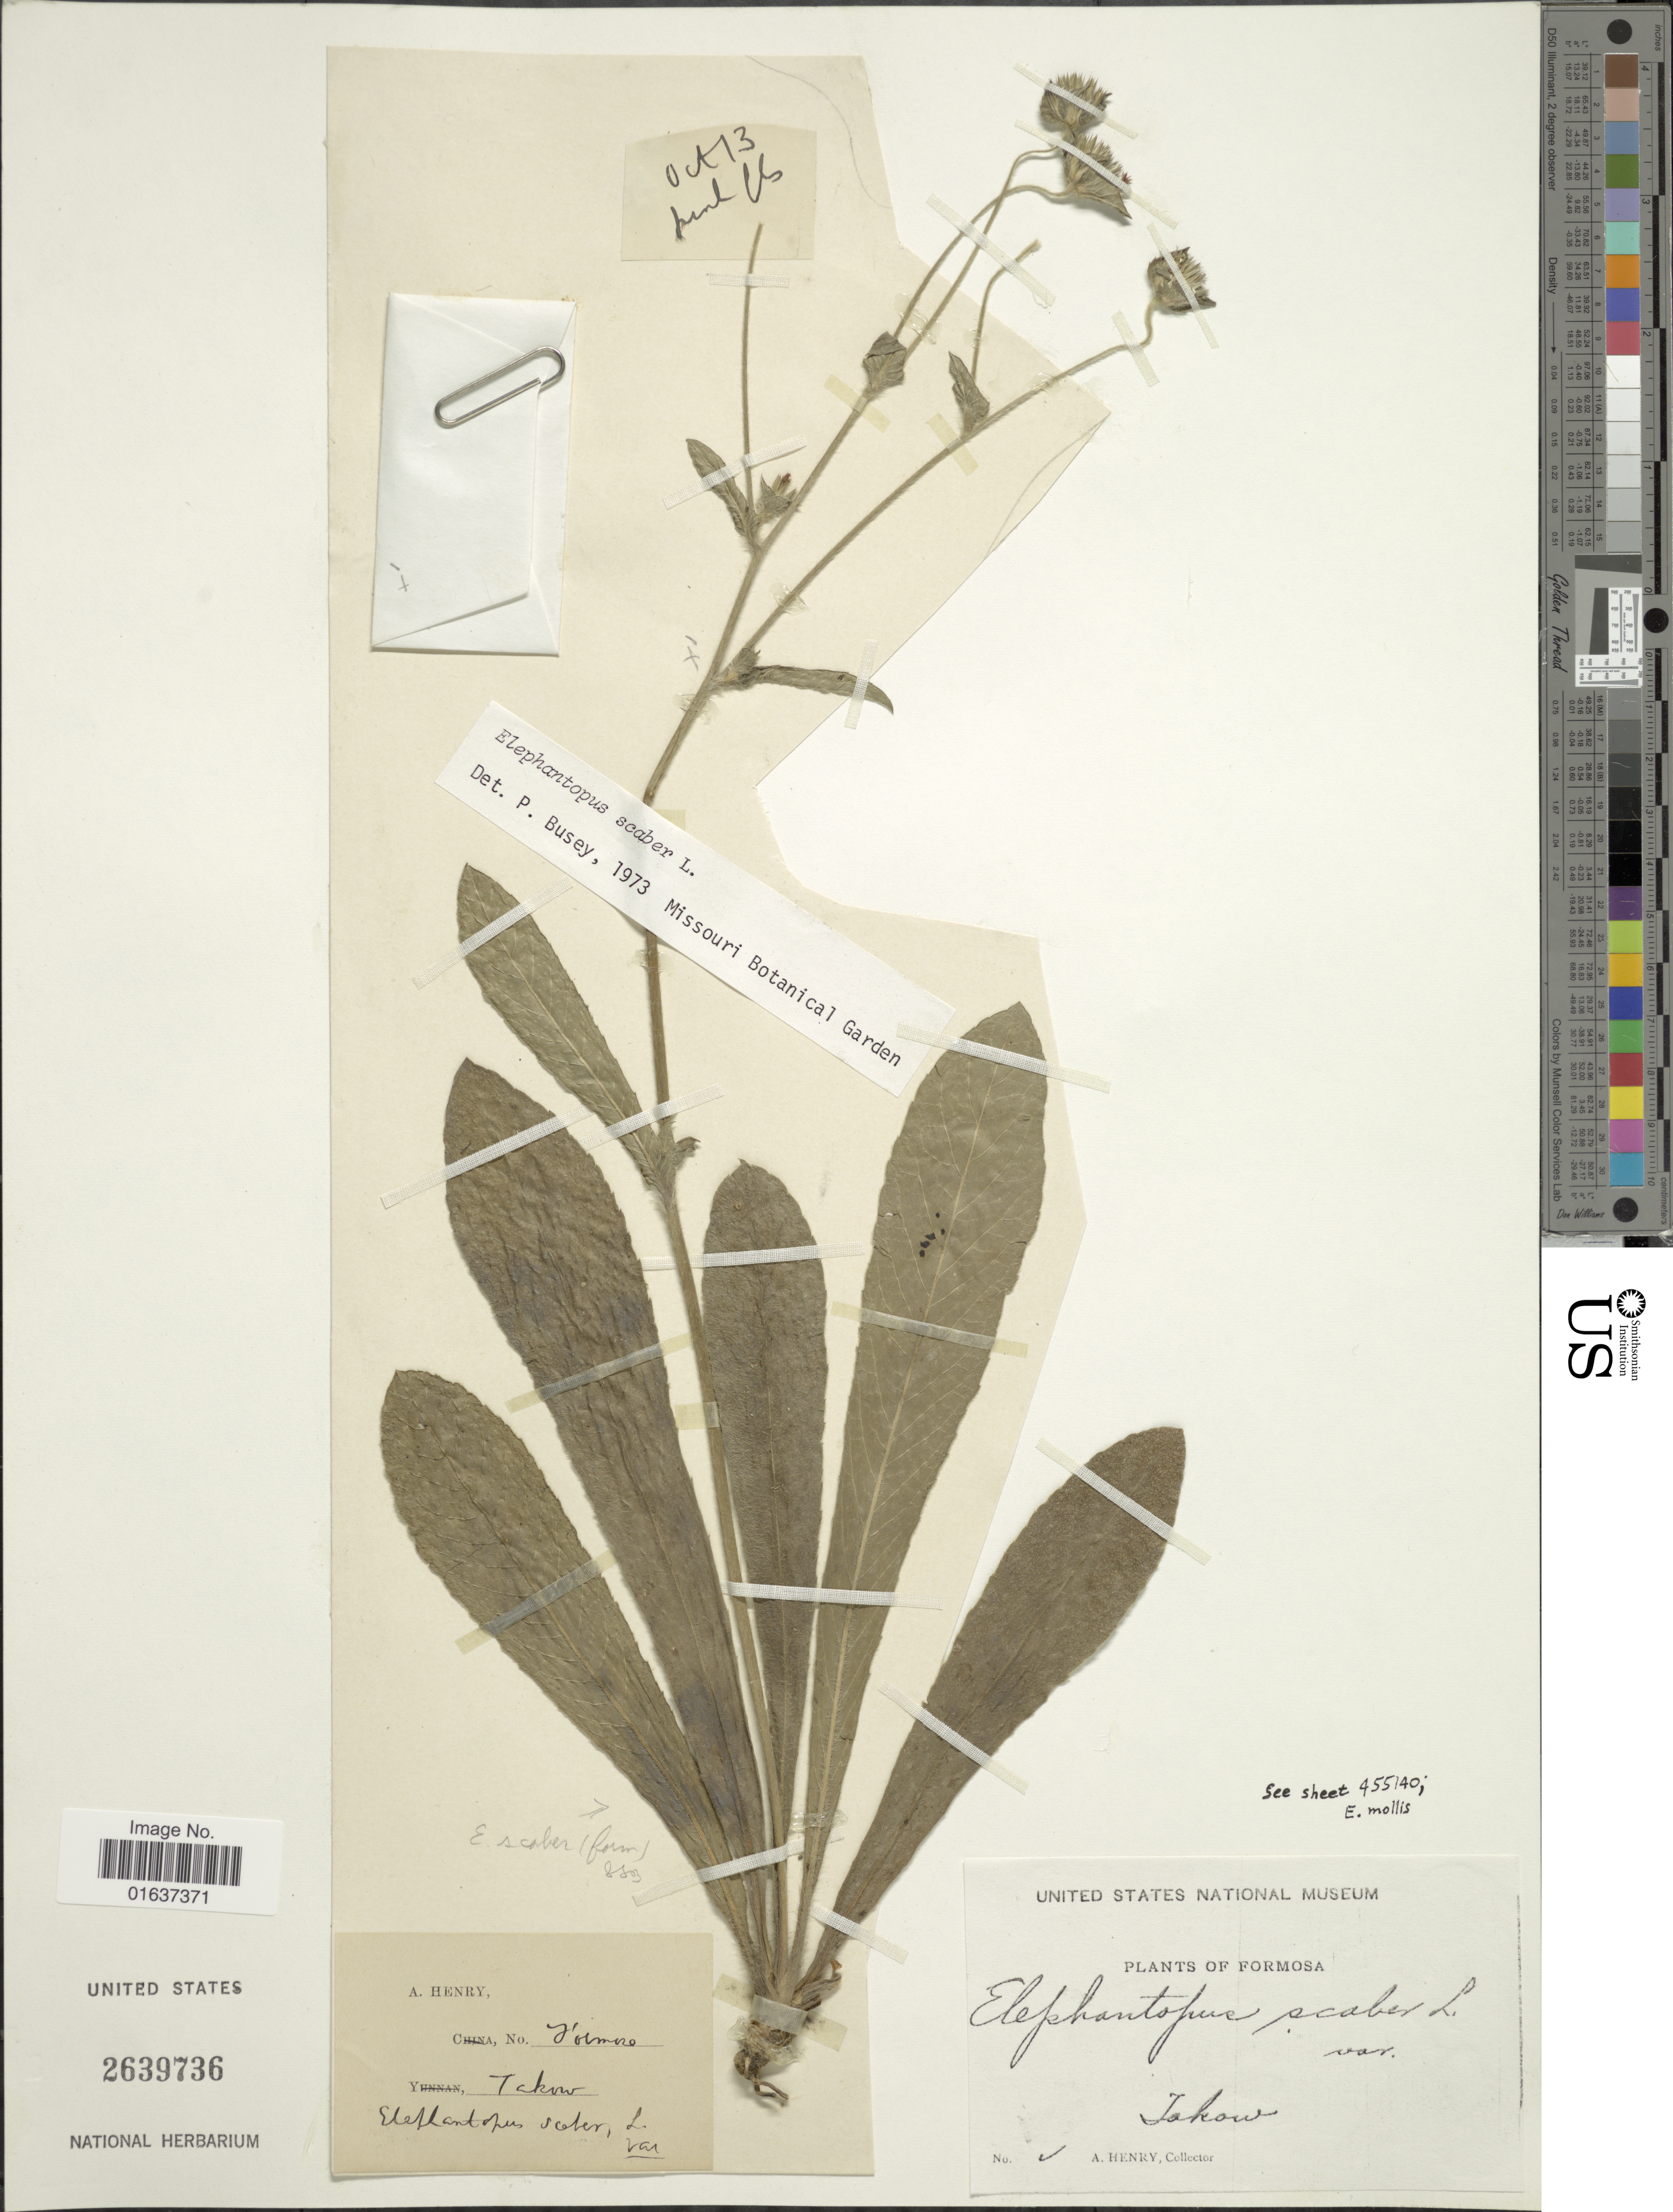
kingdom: Plantae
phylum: Tracheophyta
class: Magnoliopsida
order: Asterales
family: Asteraceae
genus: Elephantopus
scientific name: Elephantopus scaber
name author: L.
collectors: A. Henry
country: Taiwan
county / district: Kaohsiung City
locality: Takow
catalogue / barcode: US 2639736